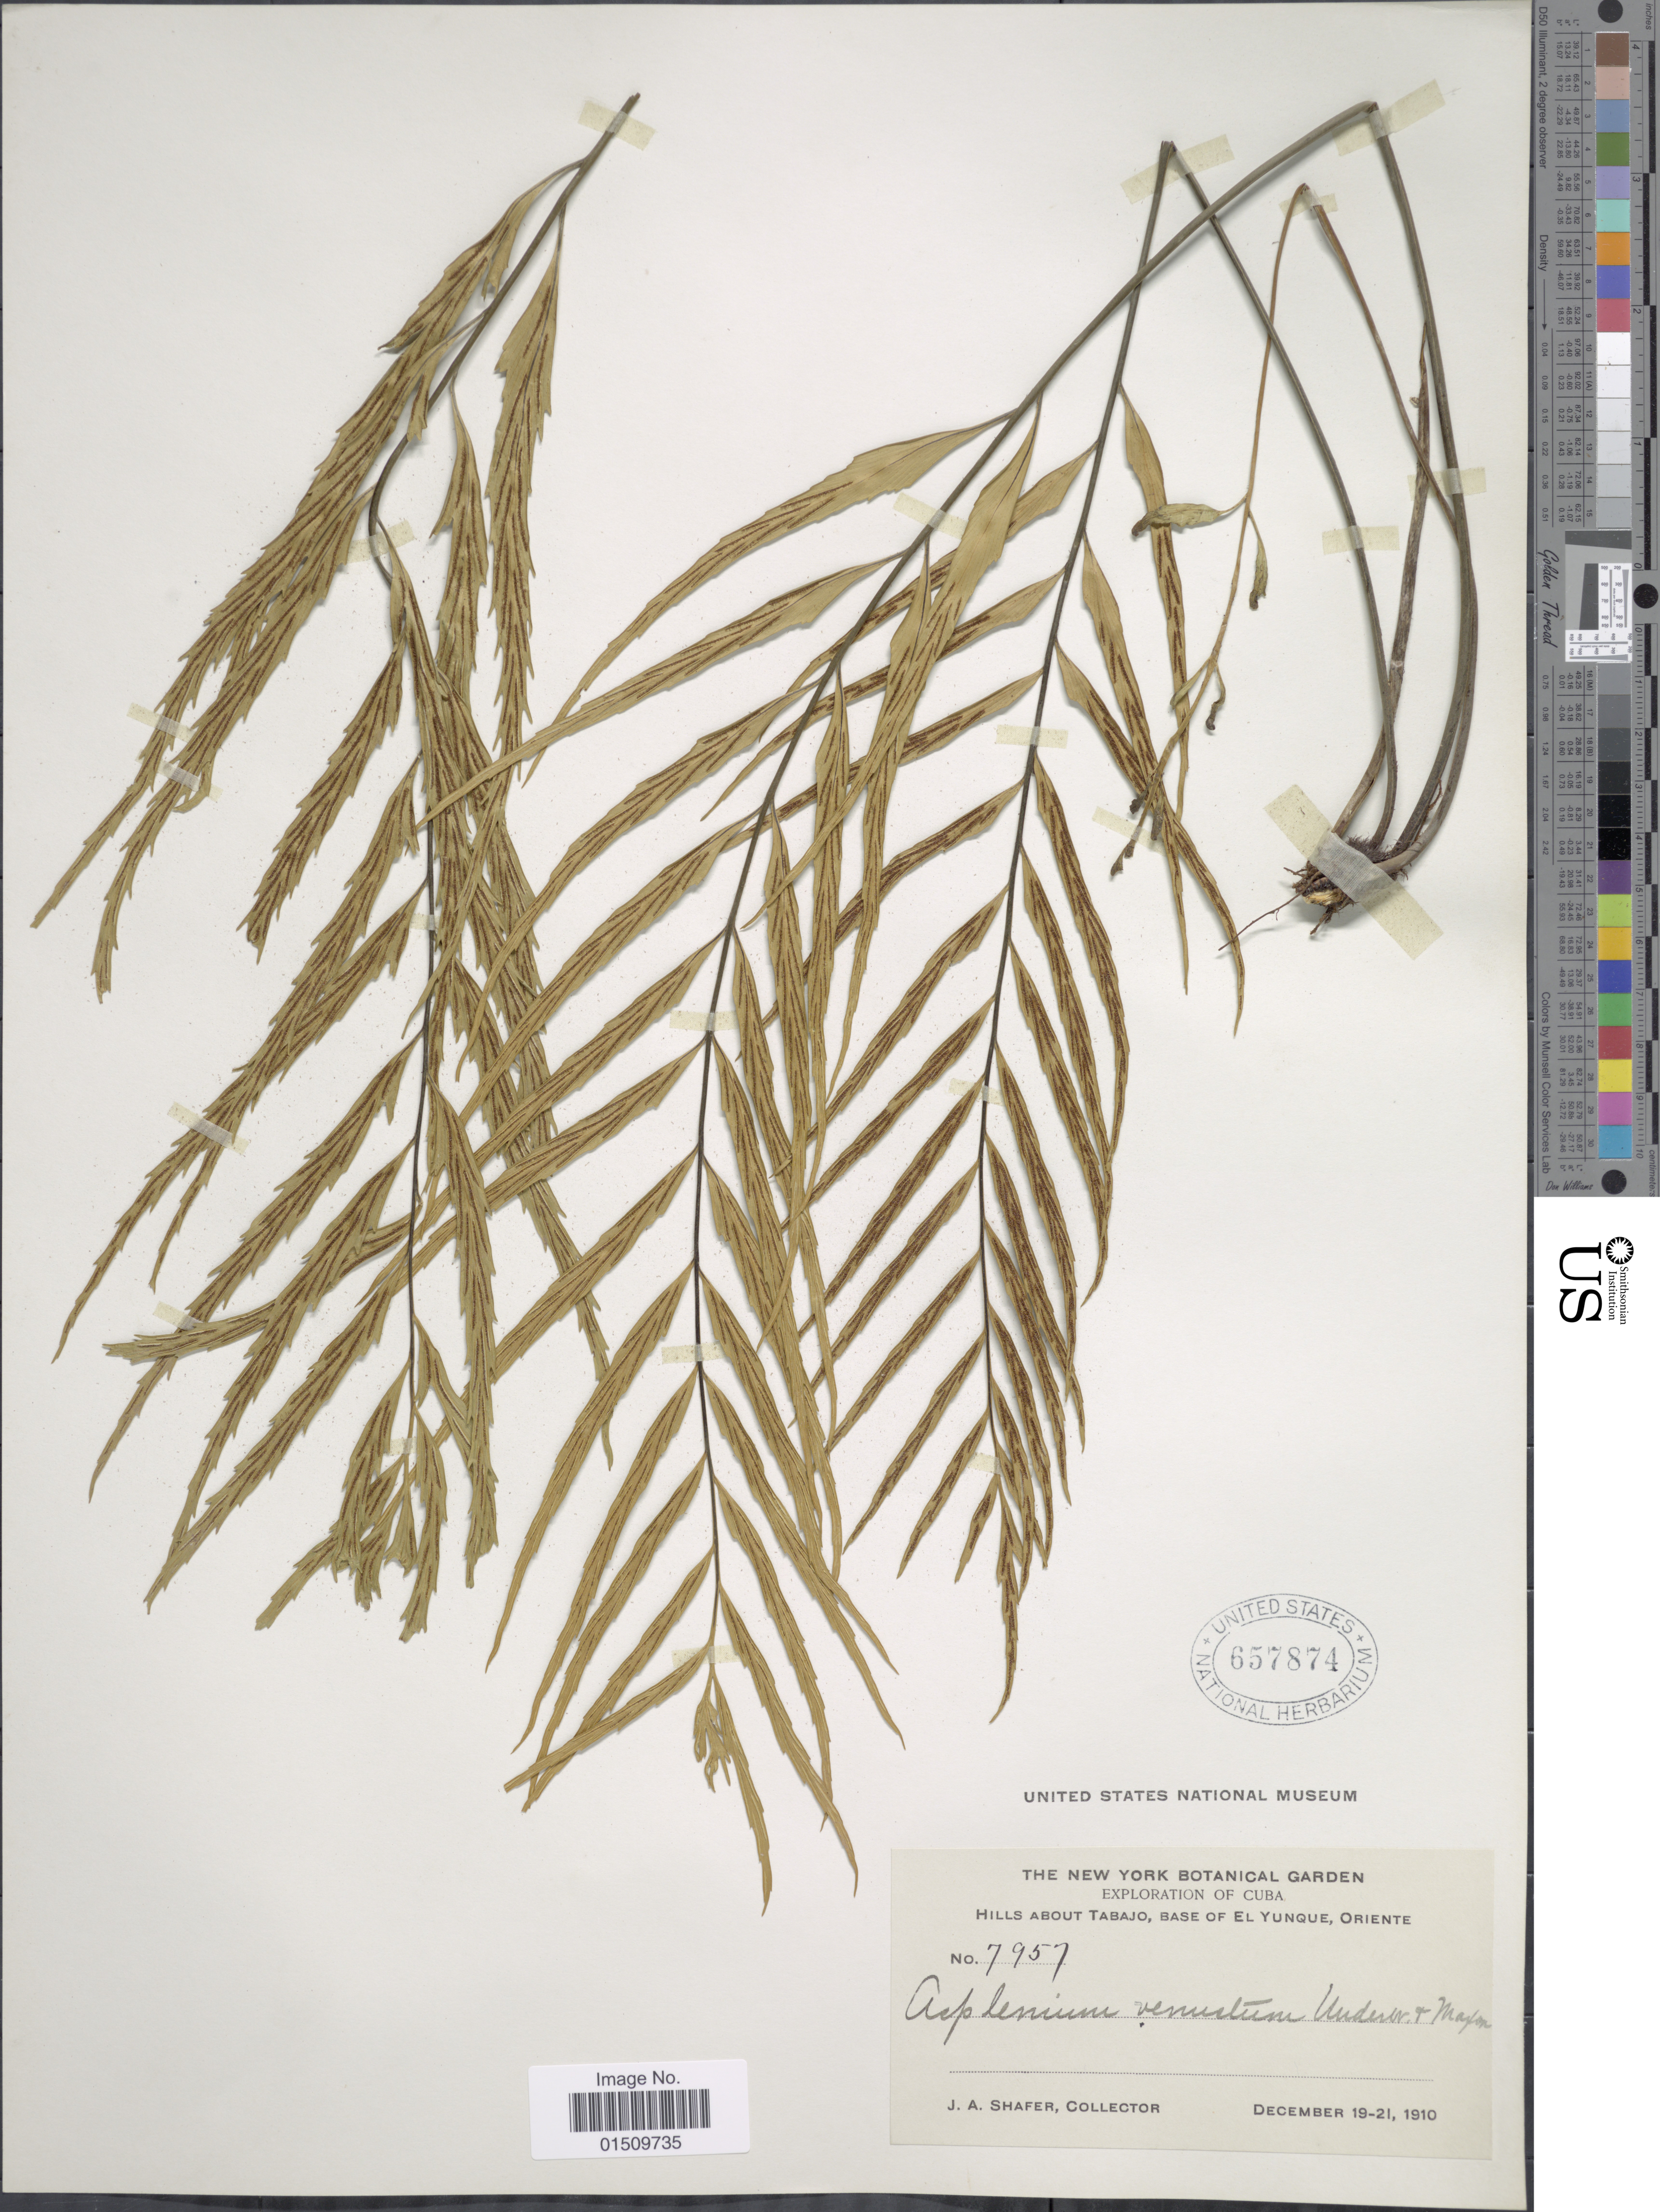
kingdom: Plantae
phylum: Tracheophyta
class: Polypodiopsida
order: Polypodiales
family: Aspleniaceae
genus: Asplenium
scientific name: Asplenium venustum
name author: Underw. & Maxon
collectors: J. A. Shafer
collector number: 7957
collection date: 1910-12-19/1910-12-21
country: Cuba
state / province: Oriente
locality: Cuba, Hills about Tabajo, Base of El Yunque.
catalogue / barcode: US 657874